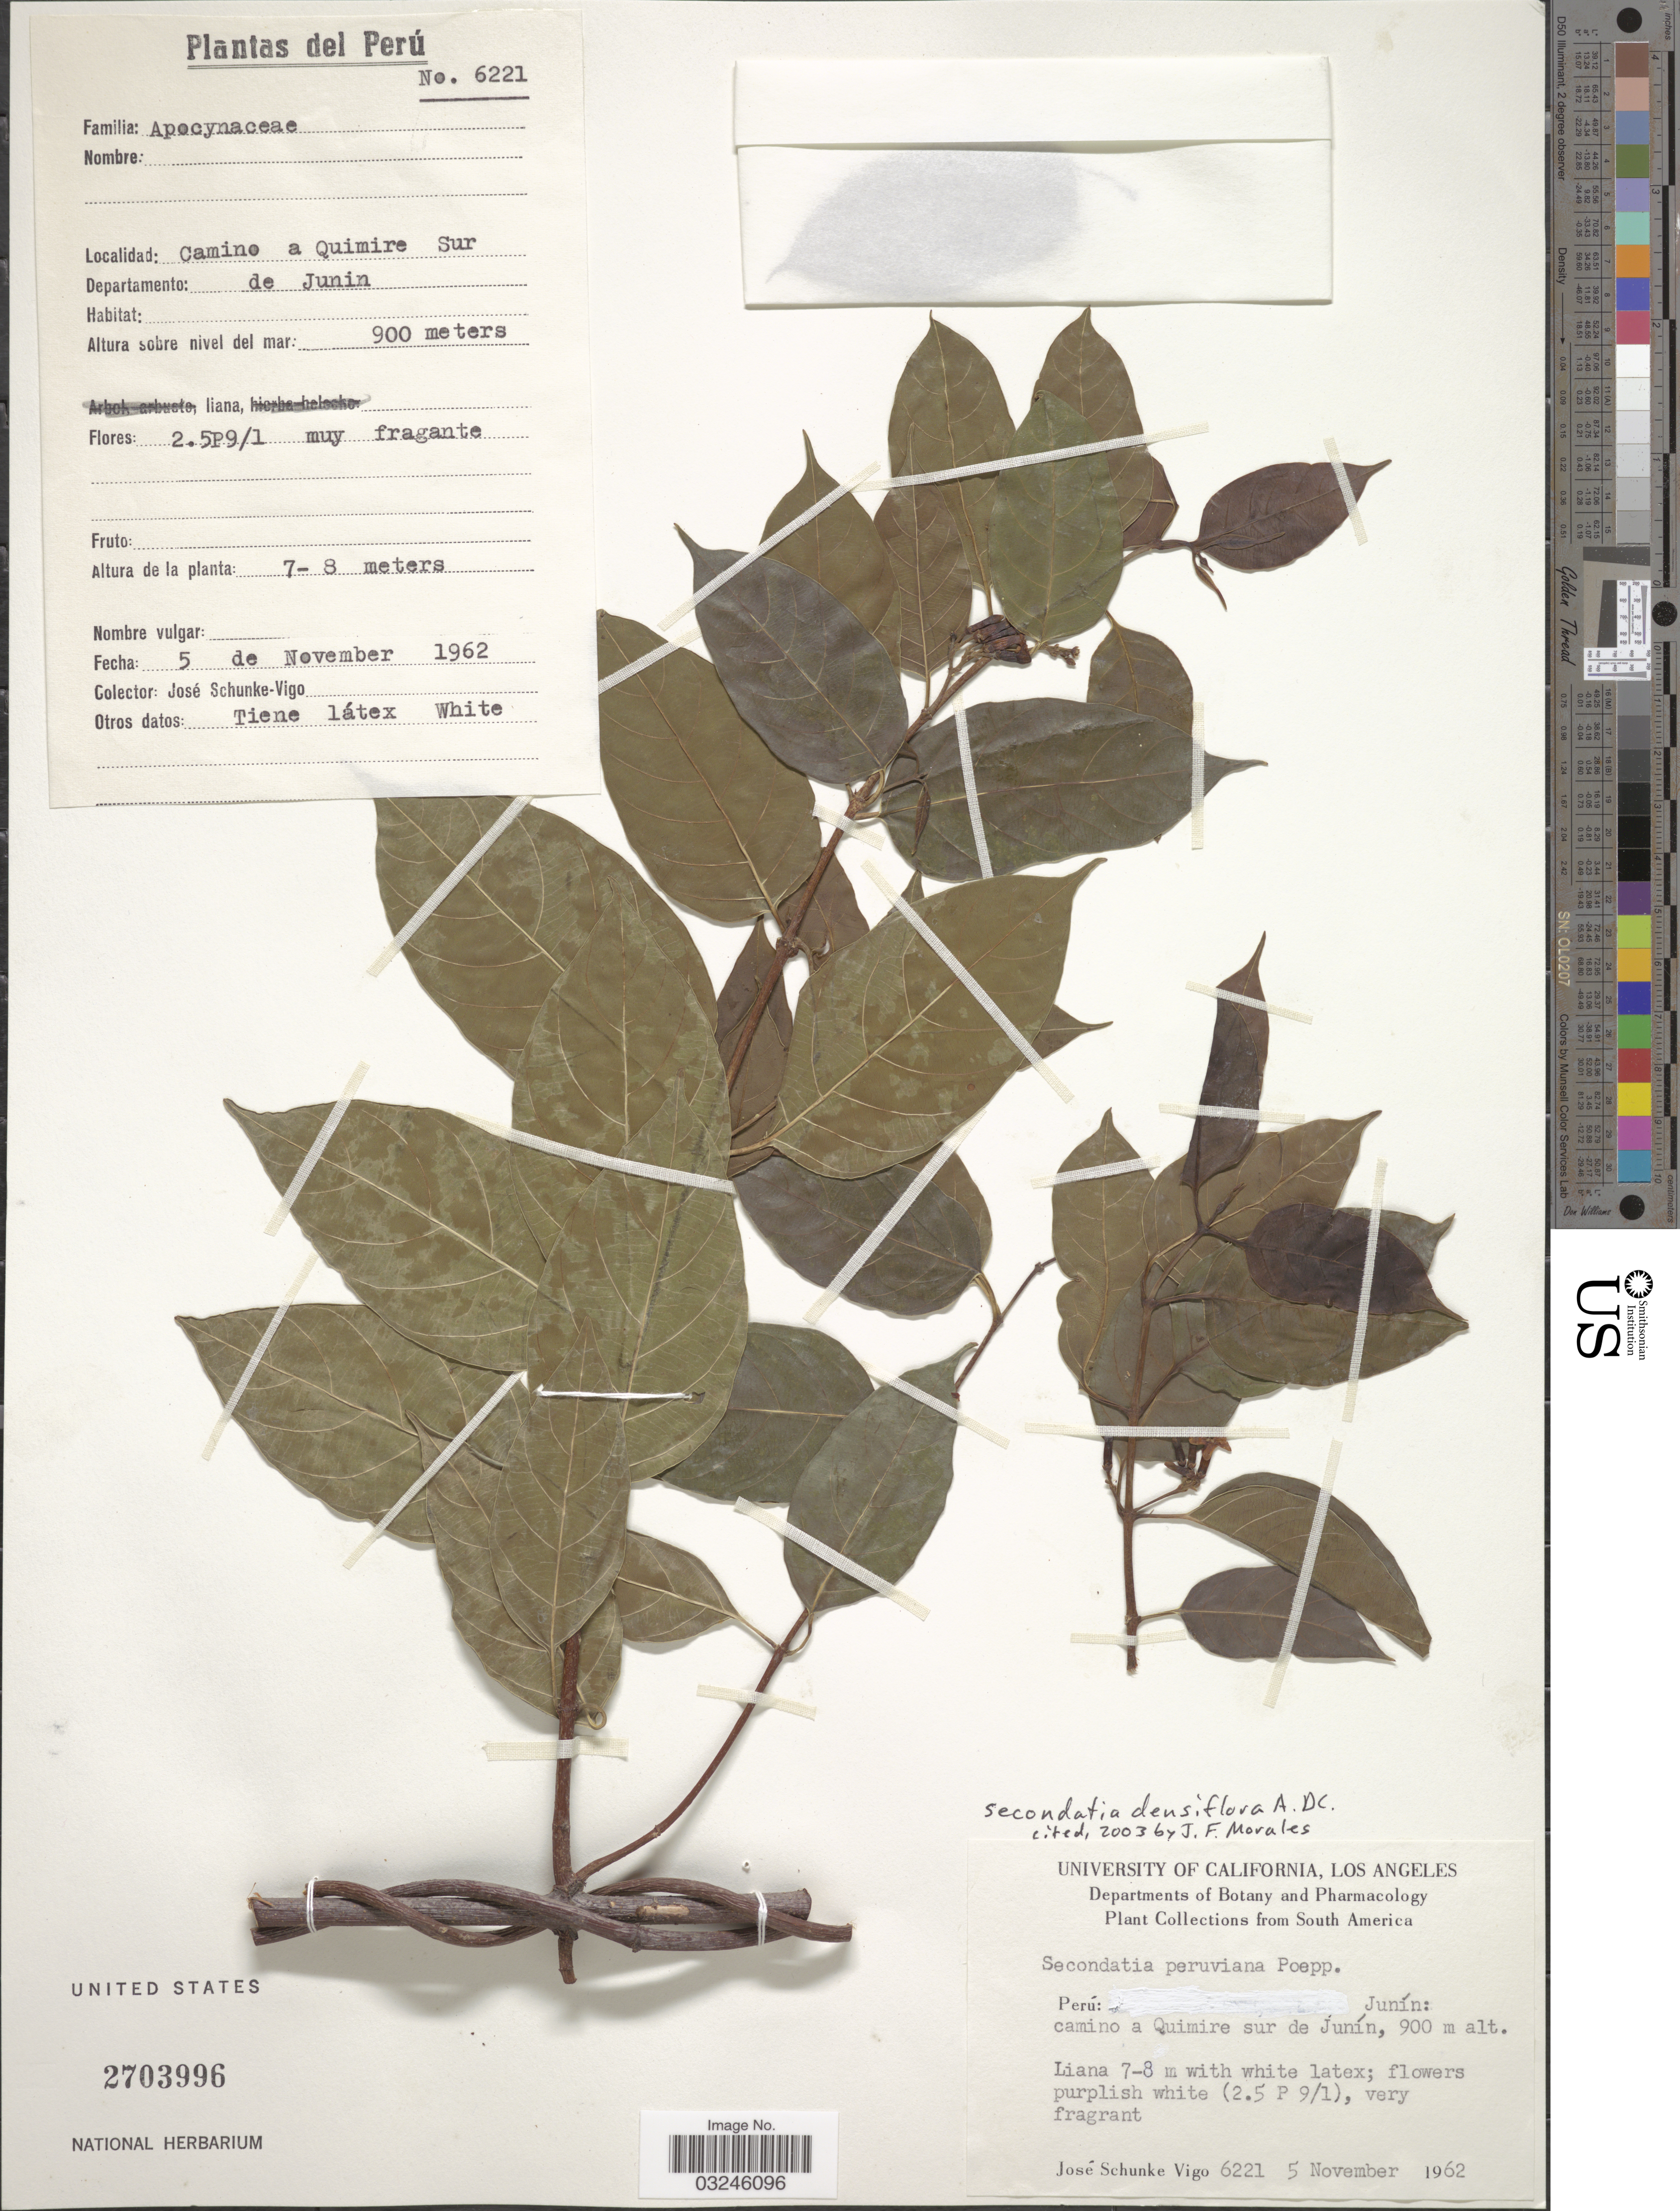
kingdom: Plantae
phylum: Tracheophyta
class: Magnoliopsida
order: Gentianales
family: Apocynaceae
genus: Secondatia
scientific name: Secondatia densiflora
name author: A. DC.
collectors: J. Schunke Vigo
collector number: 6221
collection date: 1962-11-05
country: Peru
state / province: Junín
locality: Camino a Quimire sur de Junín.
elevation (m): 900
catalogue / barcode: US 2703996